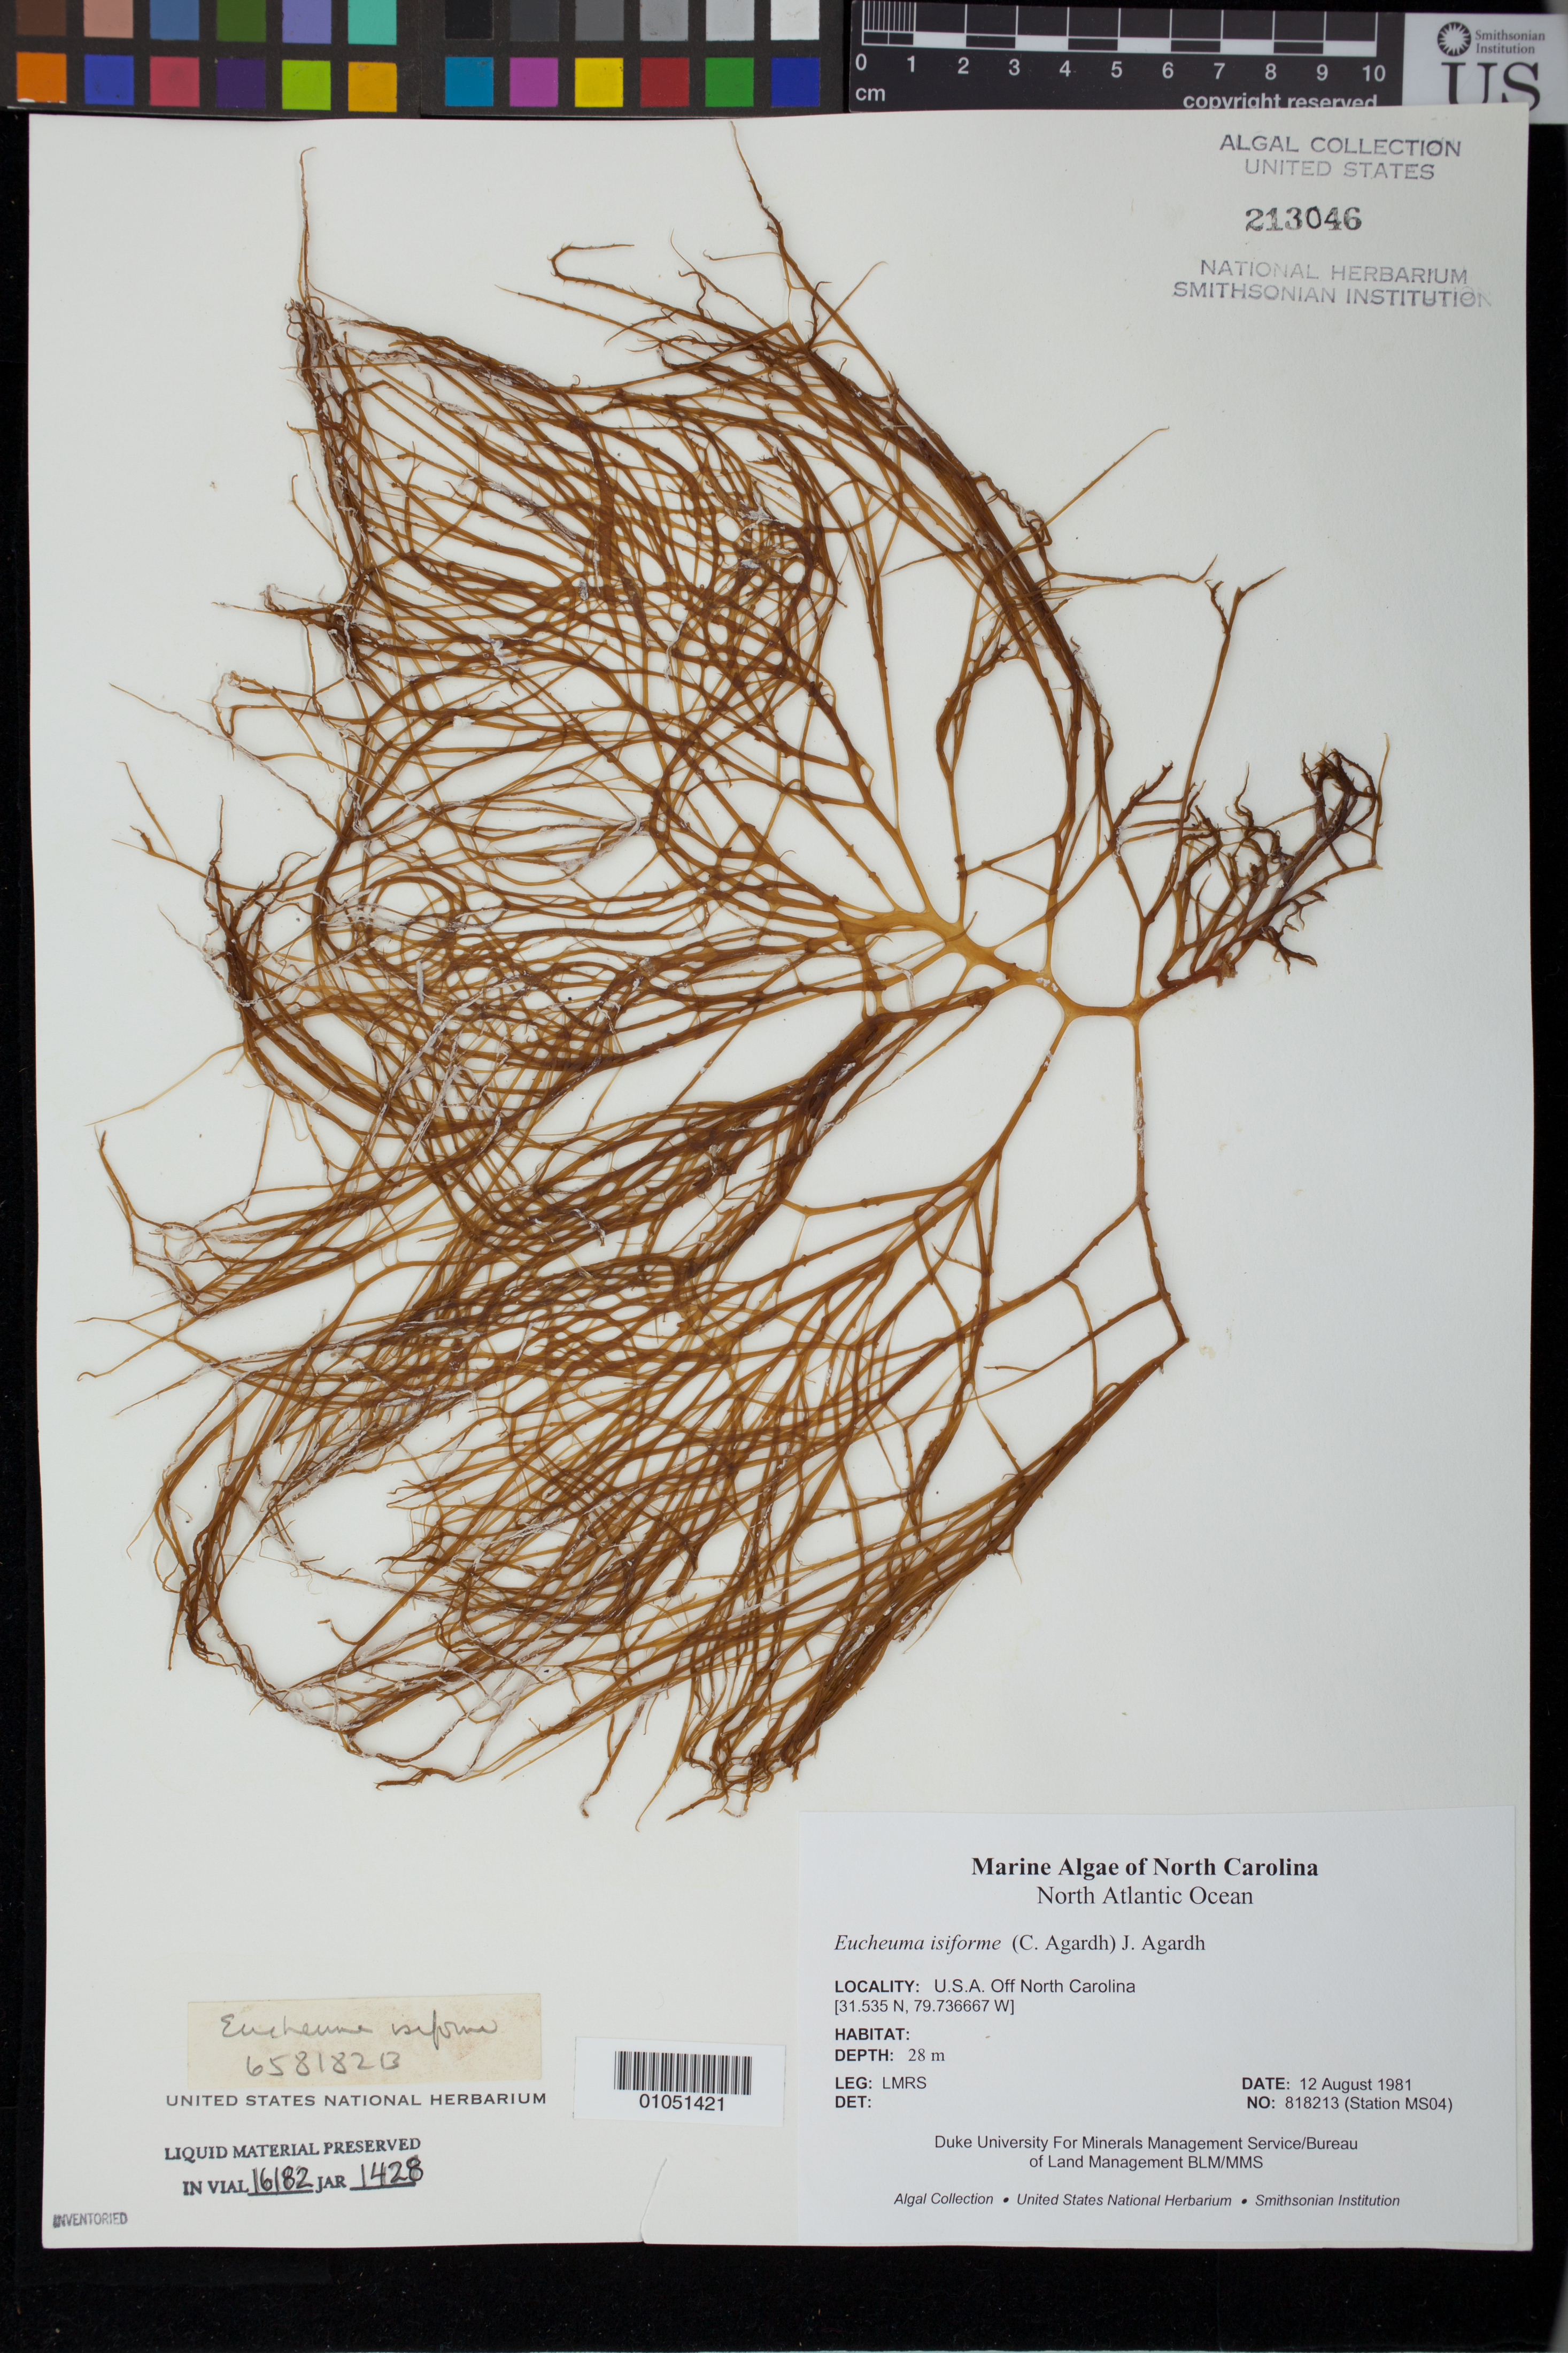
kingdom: Plantae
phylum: Rhodophyta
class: Florideophyceae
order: Gigartinales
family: Solieriaceae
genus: Eucheumatopsis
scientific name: Eucheumatopsis isiformis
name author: (C. Agardh) M.L. Núñez-Resendiz et al.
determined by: Algae name updating Project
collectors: LMRS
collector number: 818213 (Station MS04)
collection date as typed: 12 Aug 1981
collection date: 1981-08-12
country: United States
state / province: North Carolina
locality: North Atlantic Ocean off North Carolina coast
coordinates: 31.535 N, 79.736667 W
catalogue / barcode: US 213046